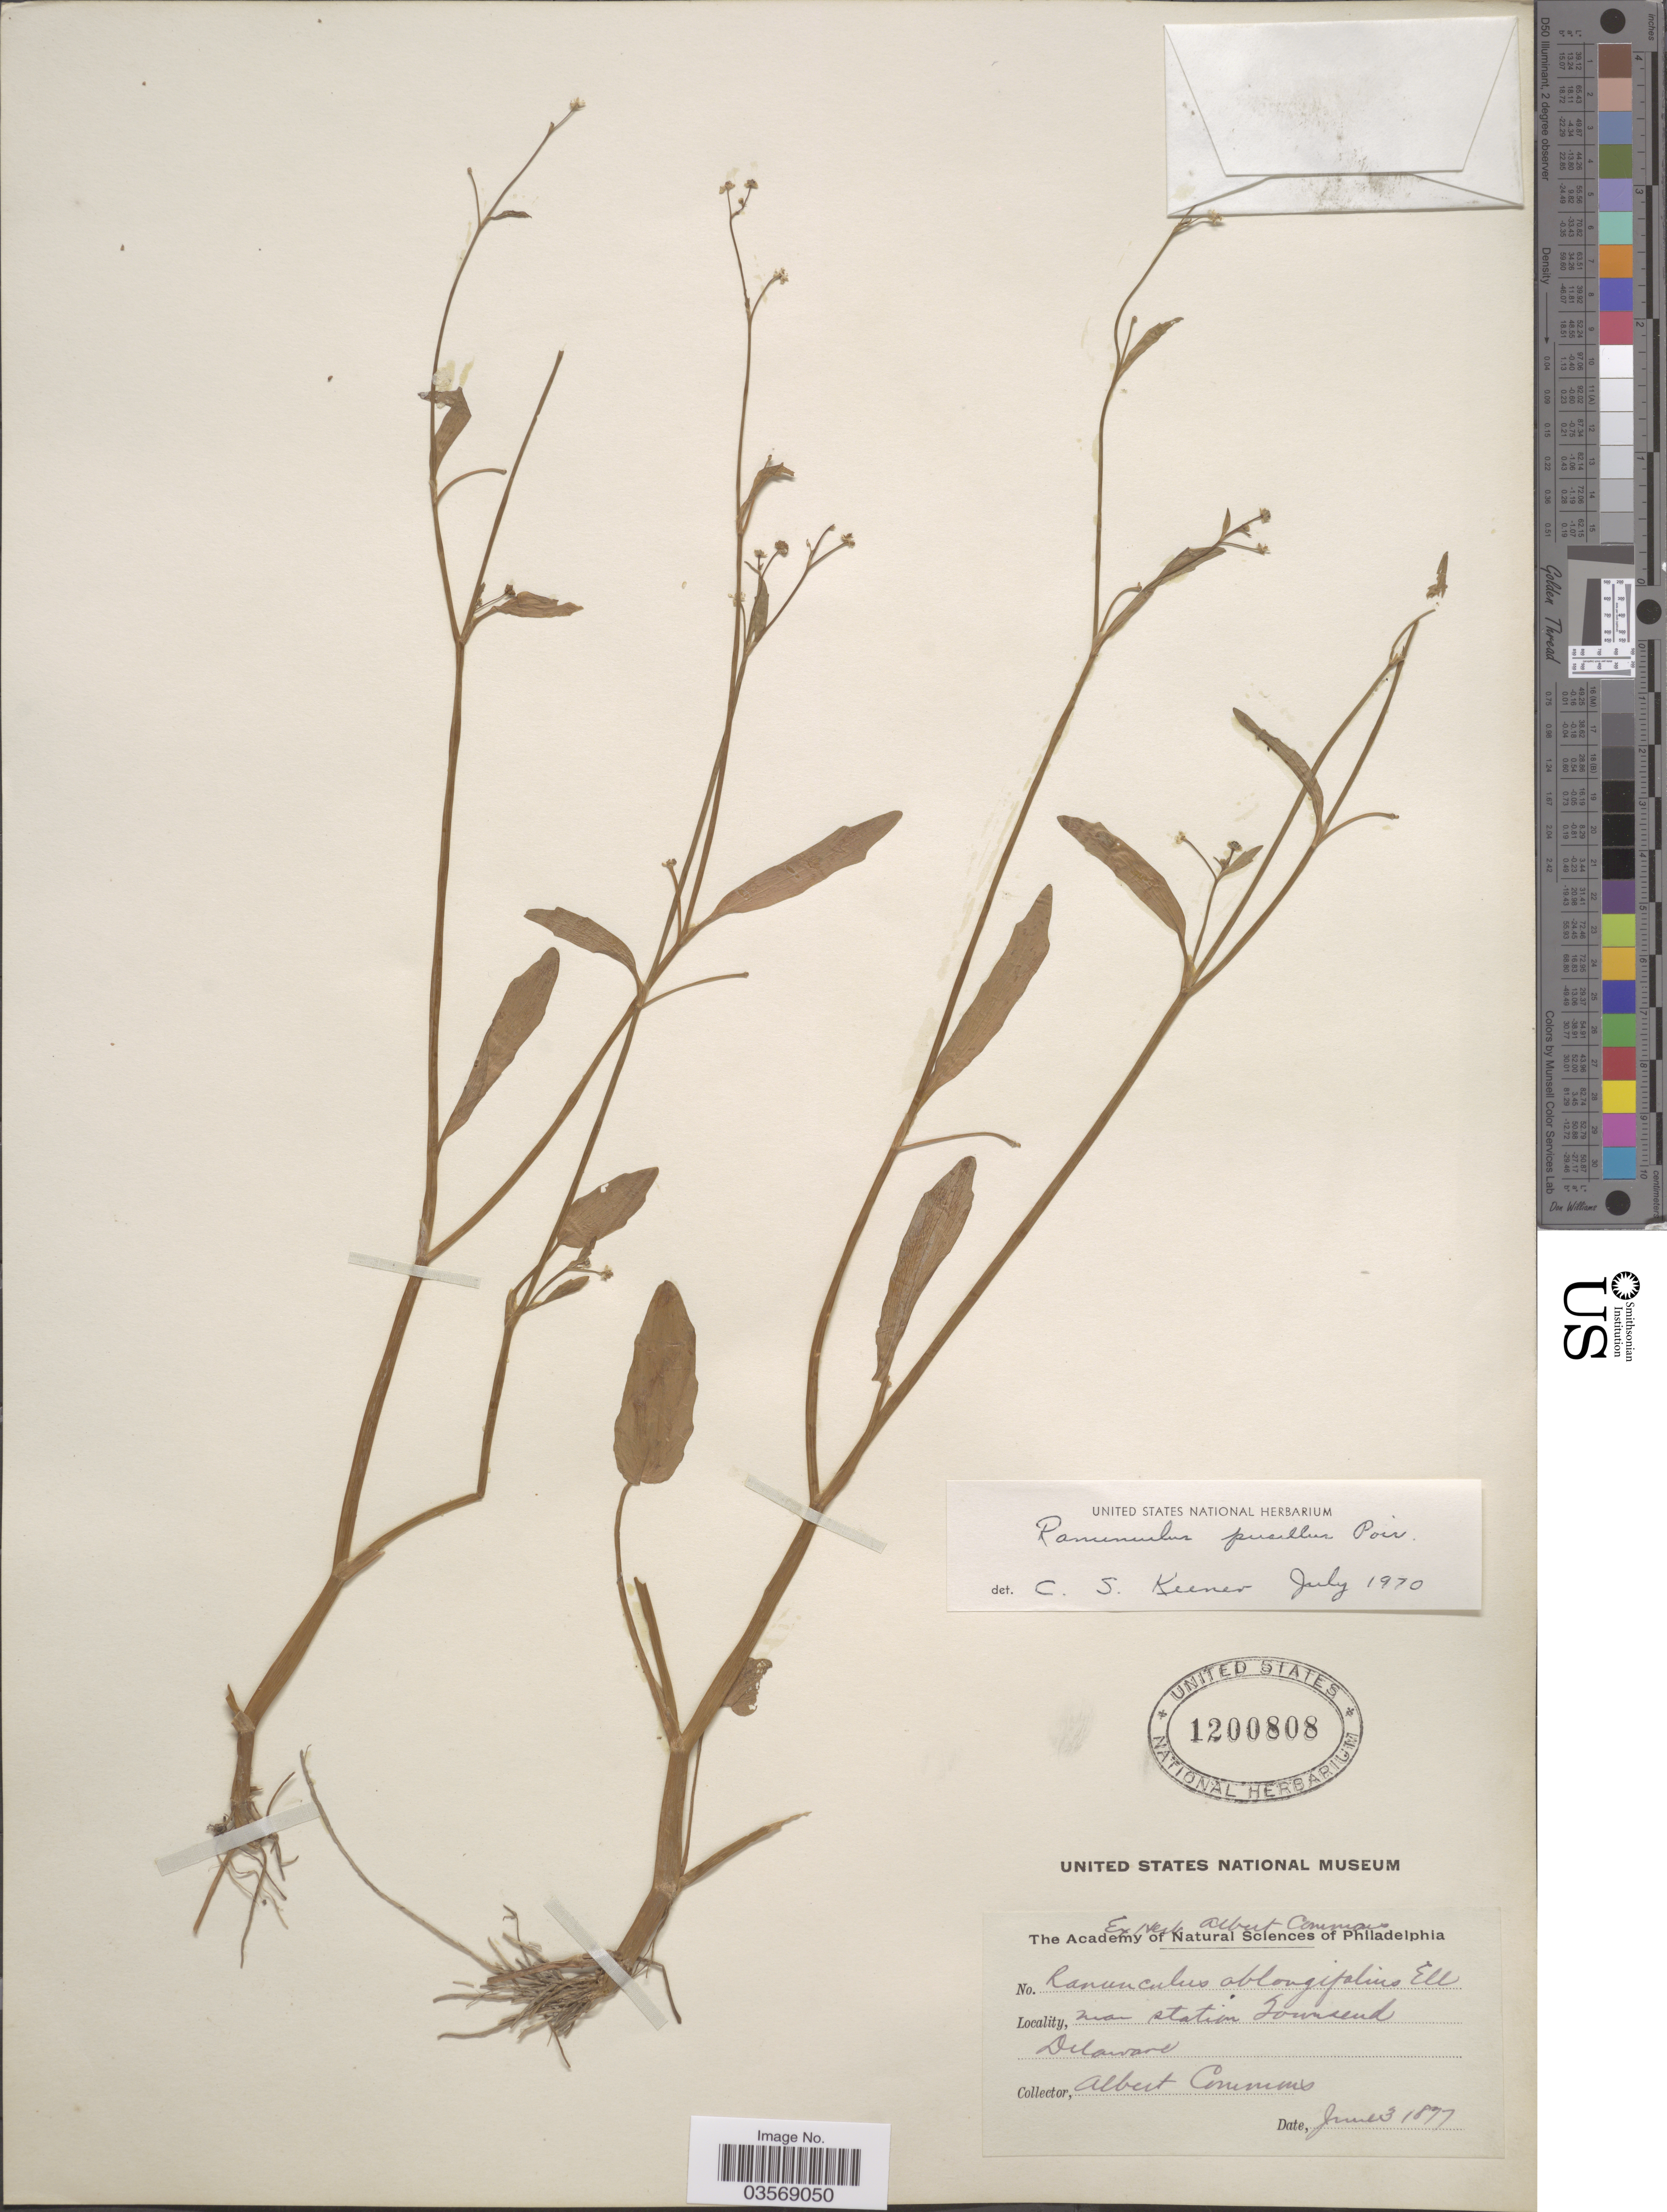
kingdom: Plantae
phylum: Tracheophyta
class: Magnoliopsida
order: Ranunculales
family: Ranunculaceae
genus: Ranunculus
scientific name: Ranunculus pusillus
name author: Poir.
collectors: A. Commons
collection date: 1897-06-03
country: United States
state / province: Delaware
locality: Near station Townsend.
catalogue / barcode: US 1200808